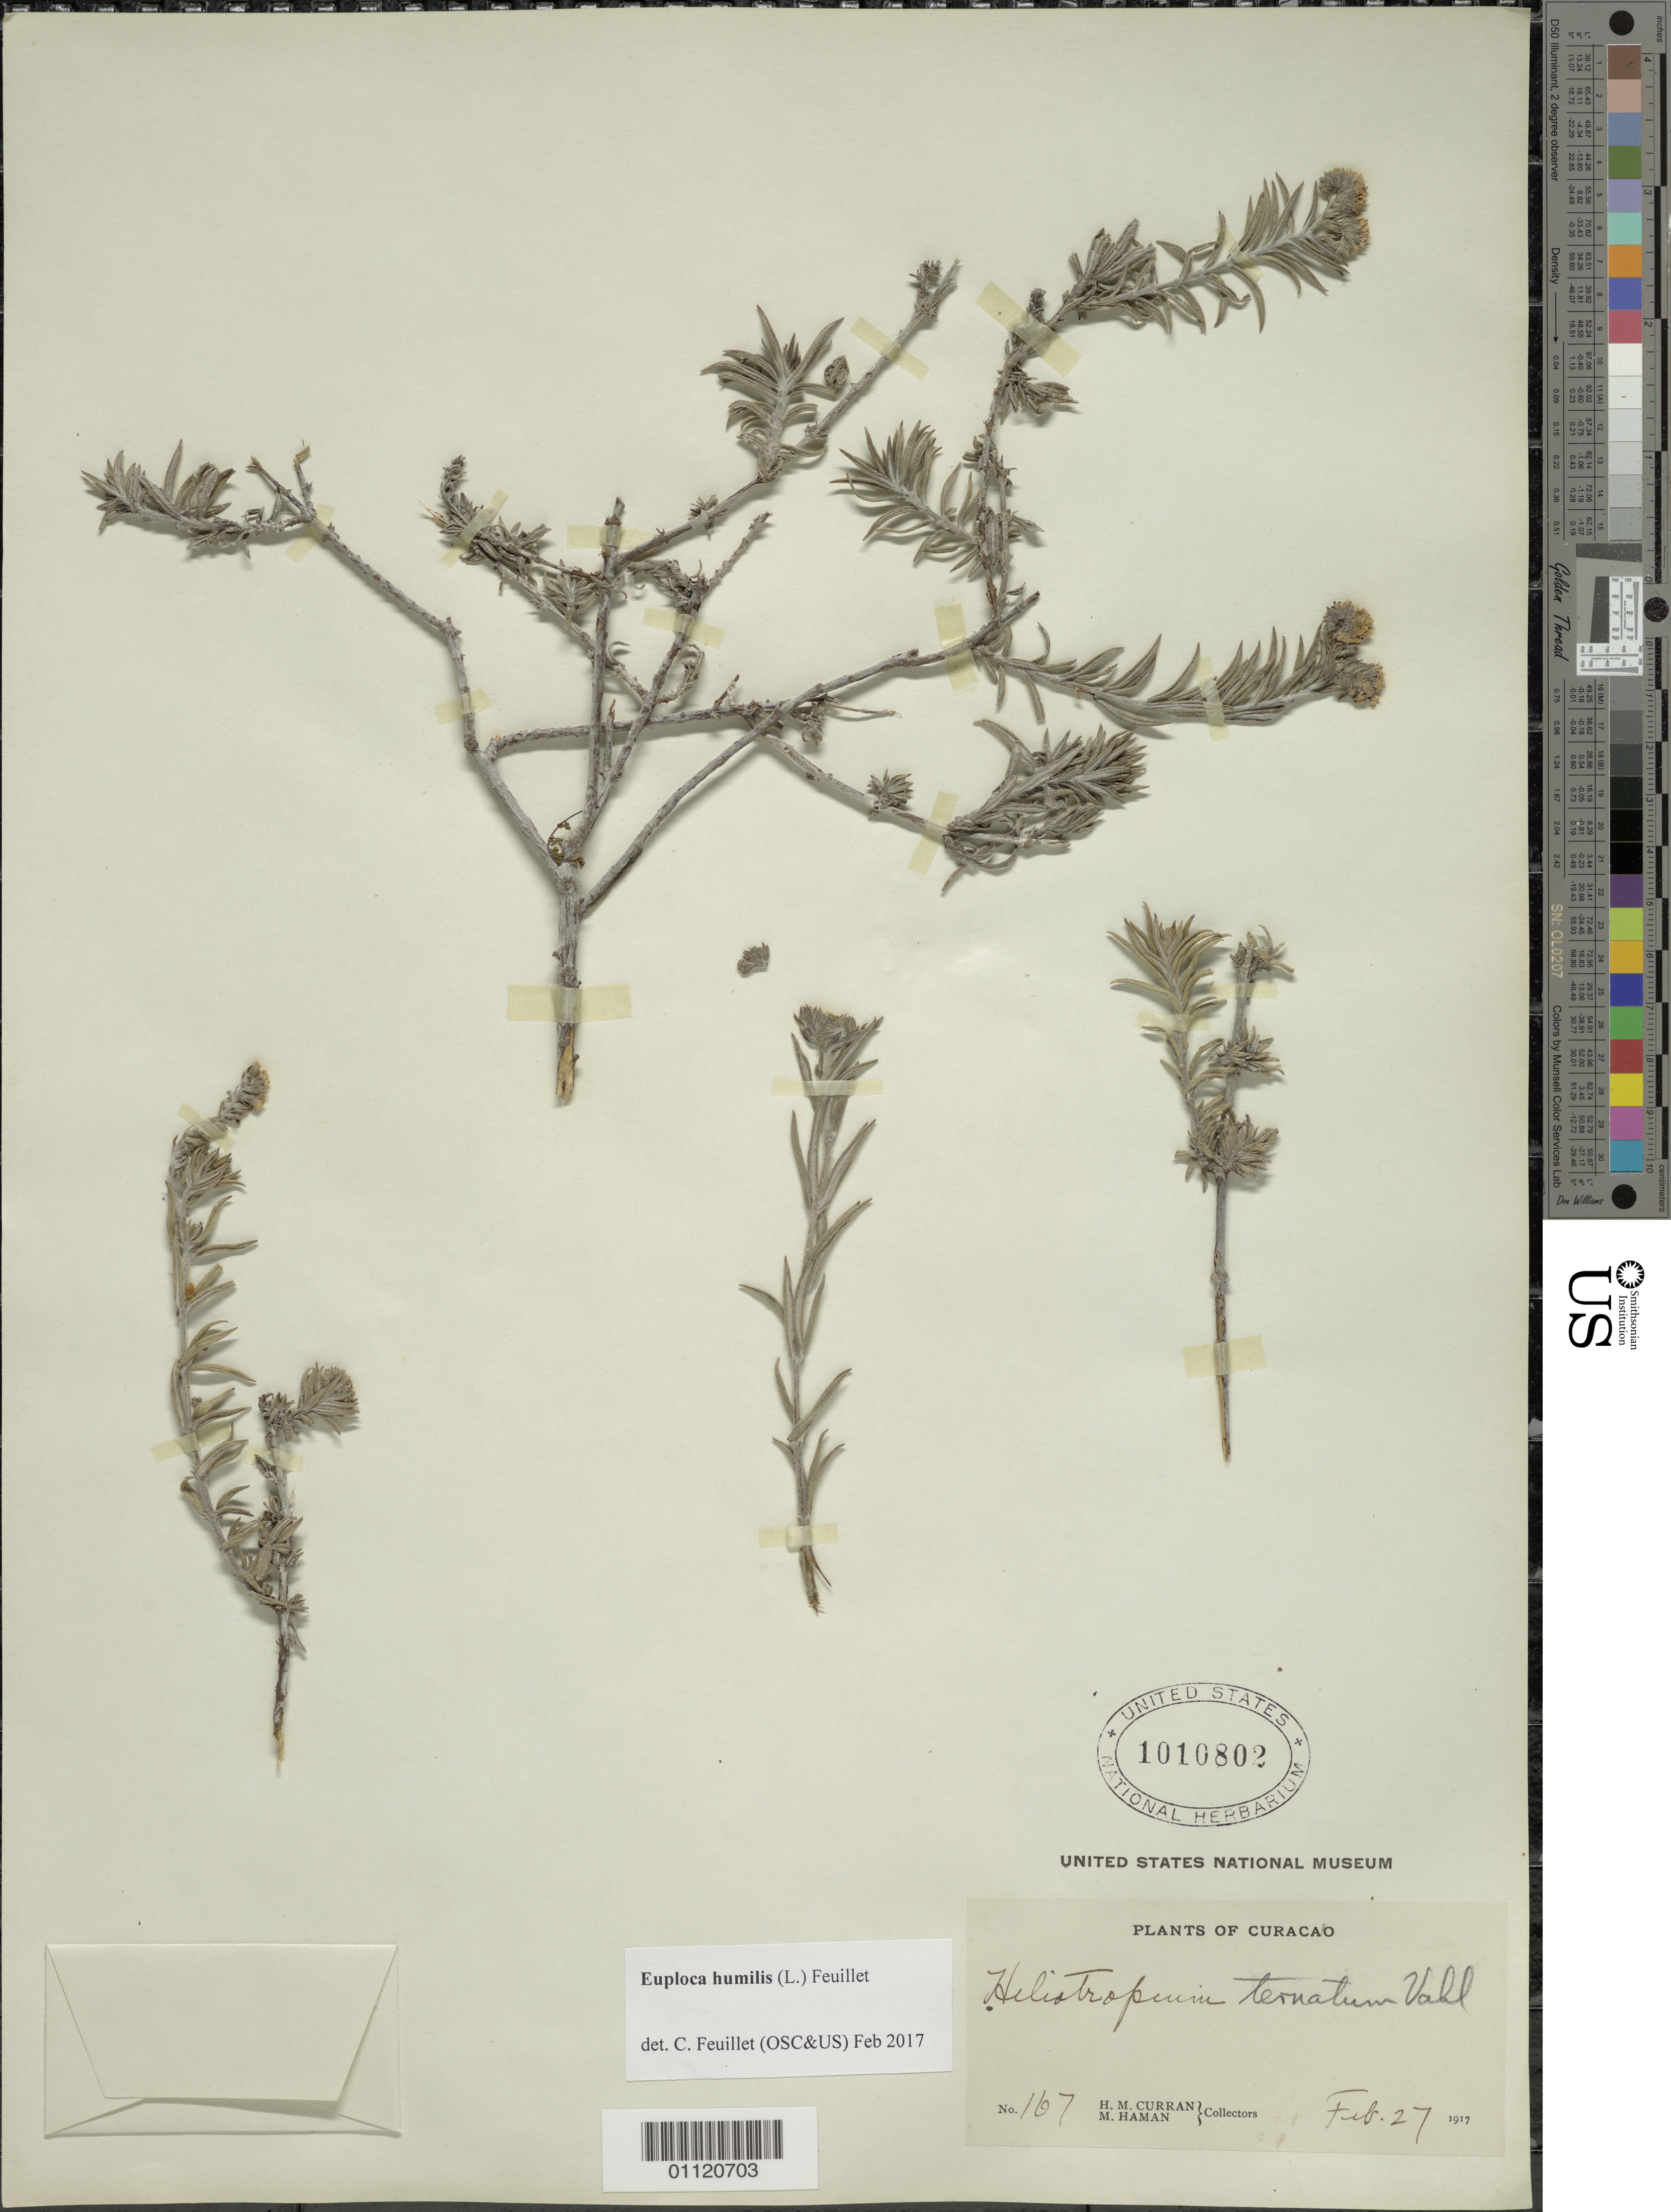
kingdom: Plantae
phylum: Tracheophyta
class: Magnoliopsida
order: Boraginales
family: Heliotropiaceae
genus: Heliotropium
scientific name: Heliotropium ternatum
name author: Vahl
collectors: H. M. Curran & M. Haman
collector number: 167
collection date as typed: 27 Feb 1917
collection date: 1917-02-27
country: Curaçao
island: Curaçao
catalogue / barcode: US 1010802